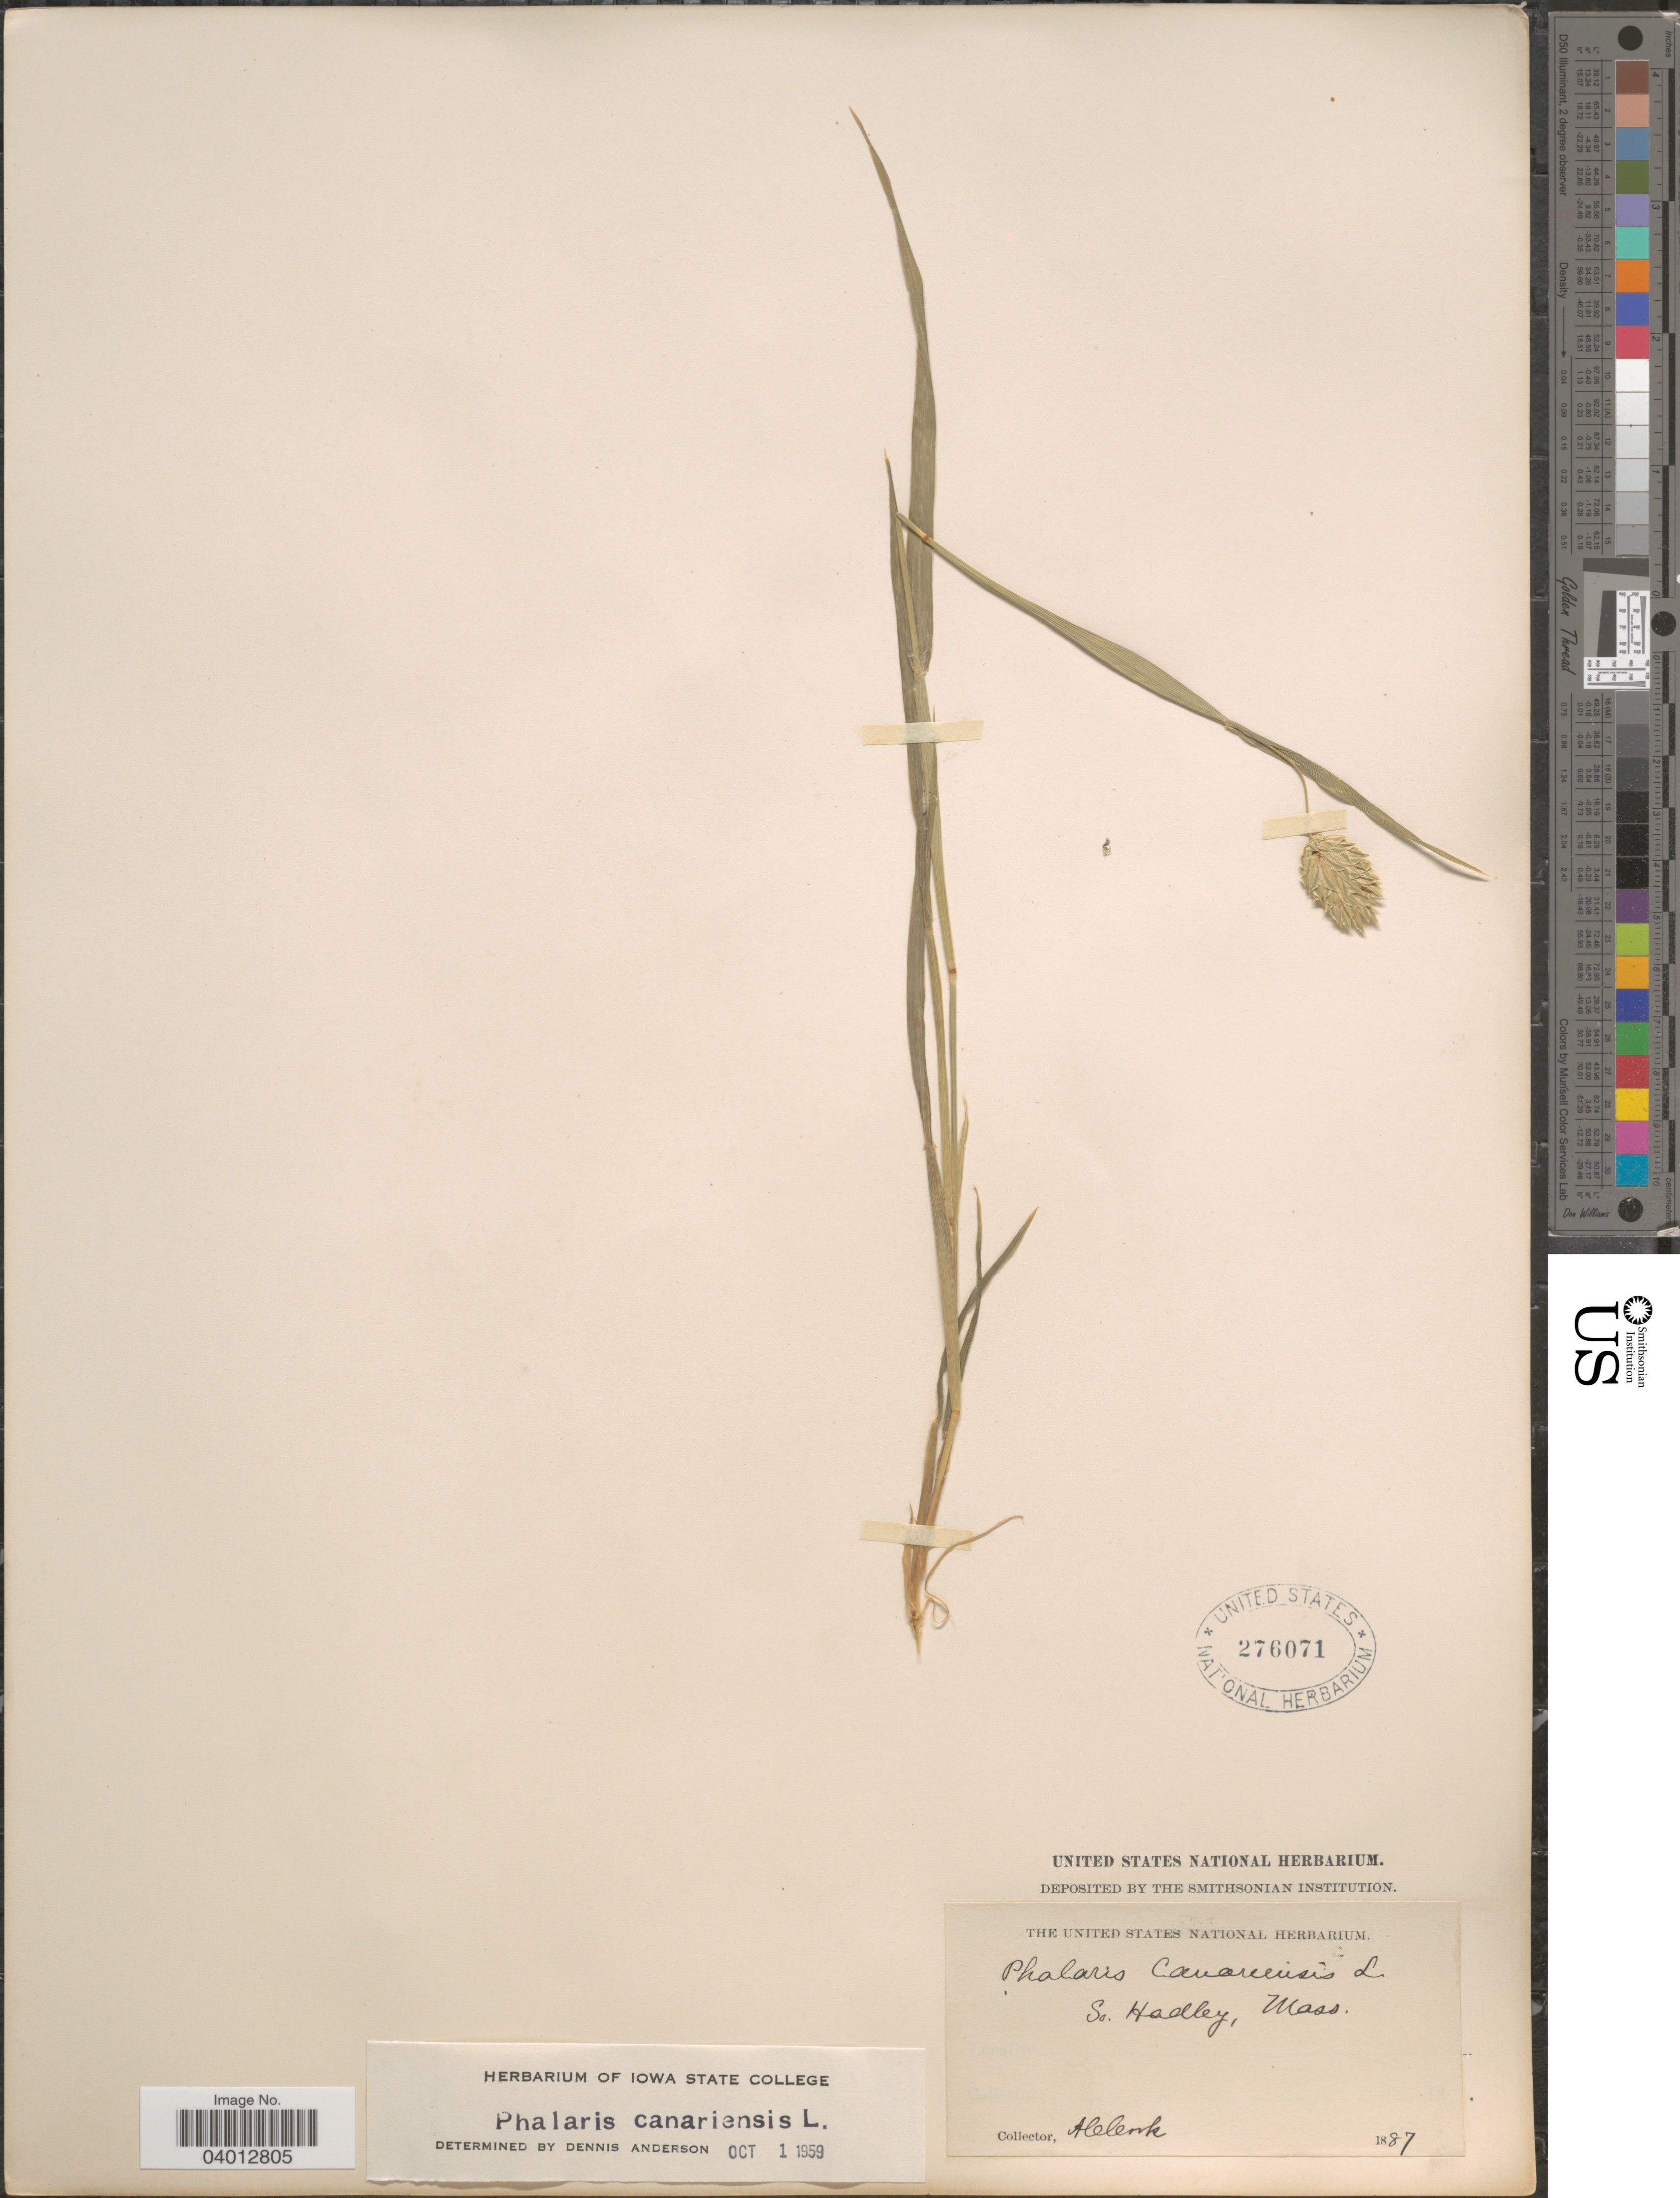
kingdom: Plantae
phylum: Tracheophyta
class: Liliopsida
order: Poales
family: Poaceae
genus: Phalaris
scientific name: Phalaris canariensis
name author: L.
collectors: A. Cook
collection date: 1887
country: United States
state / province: Massachusetts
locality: So. Hadley.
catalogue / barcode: US 276071